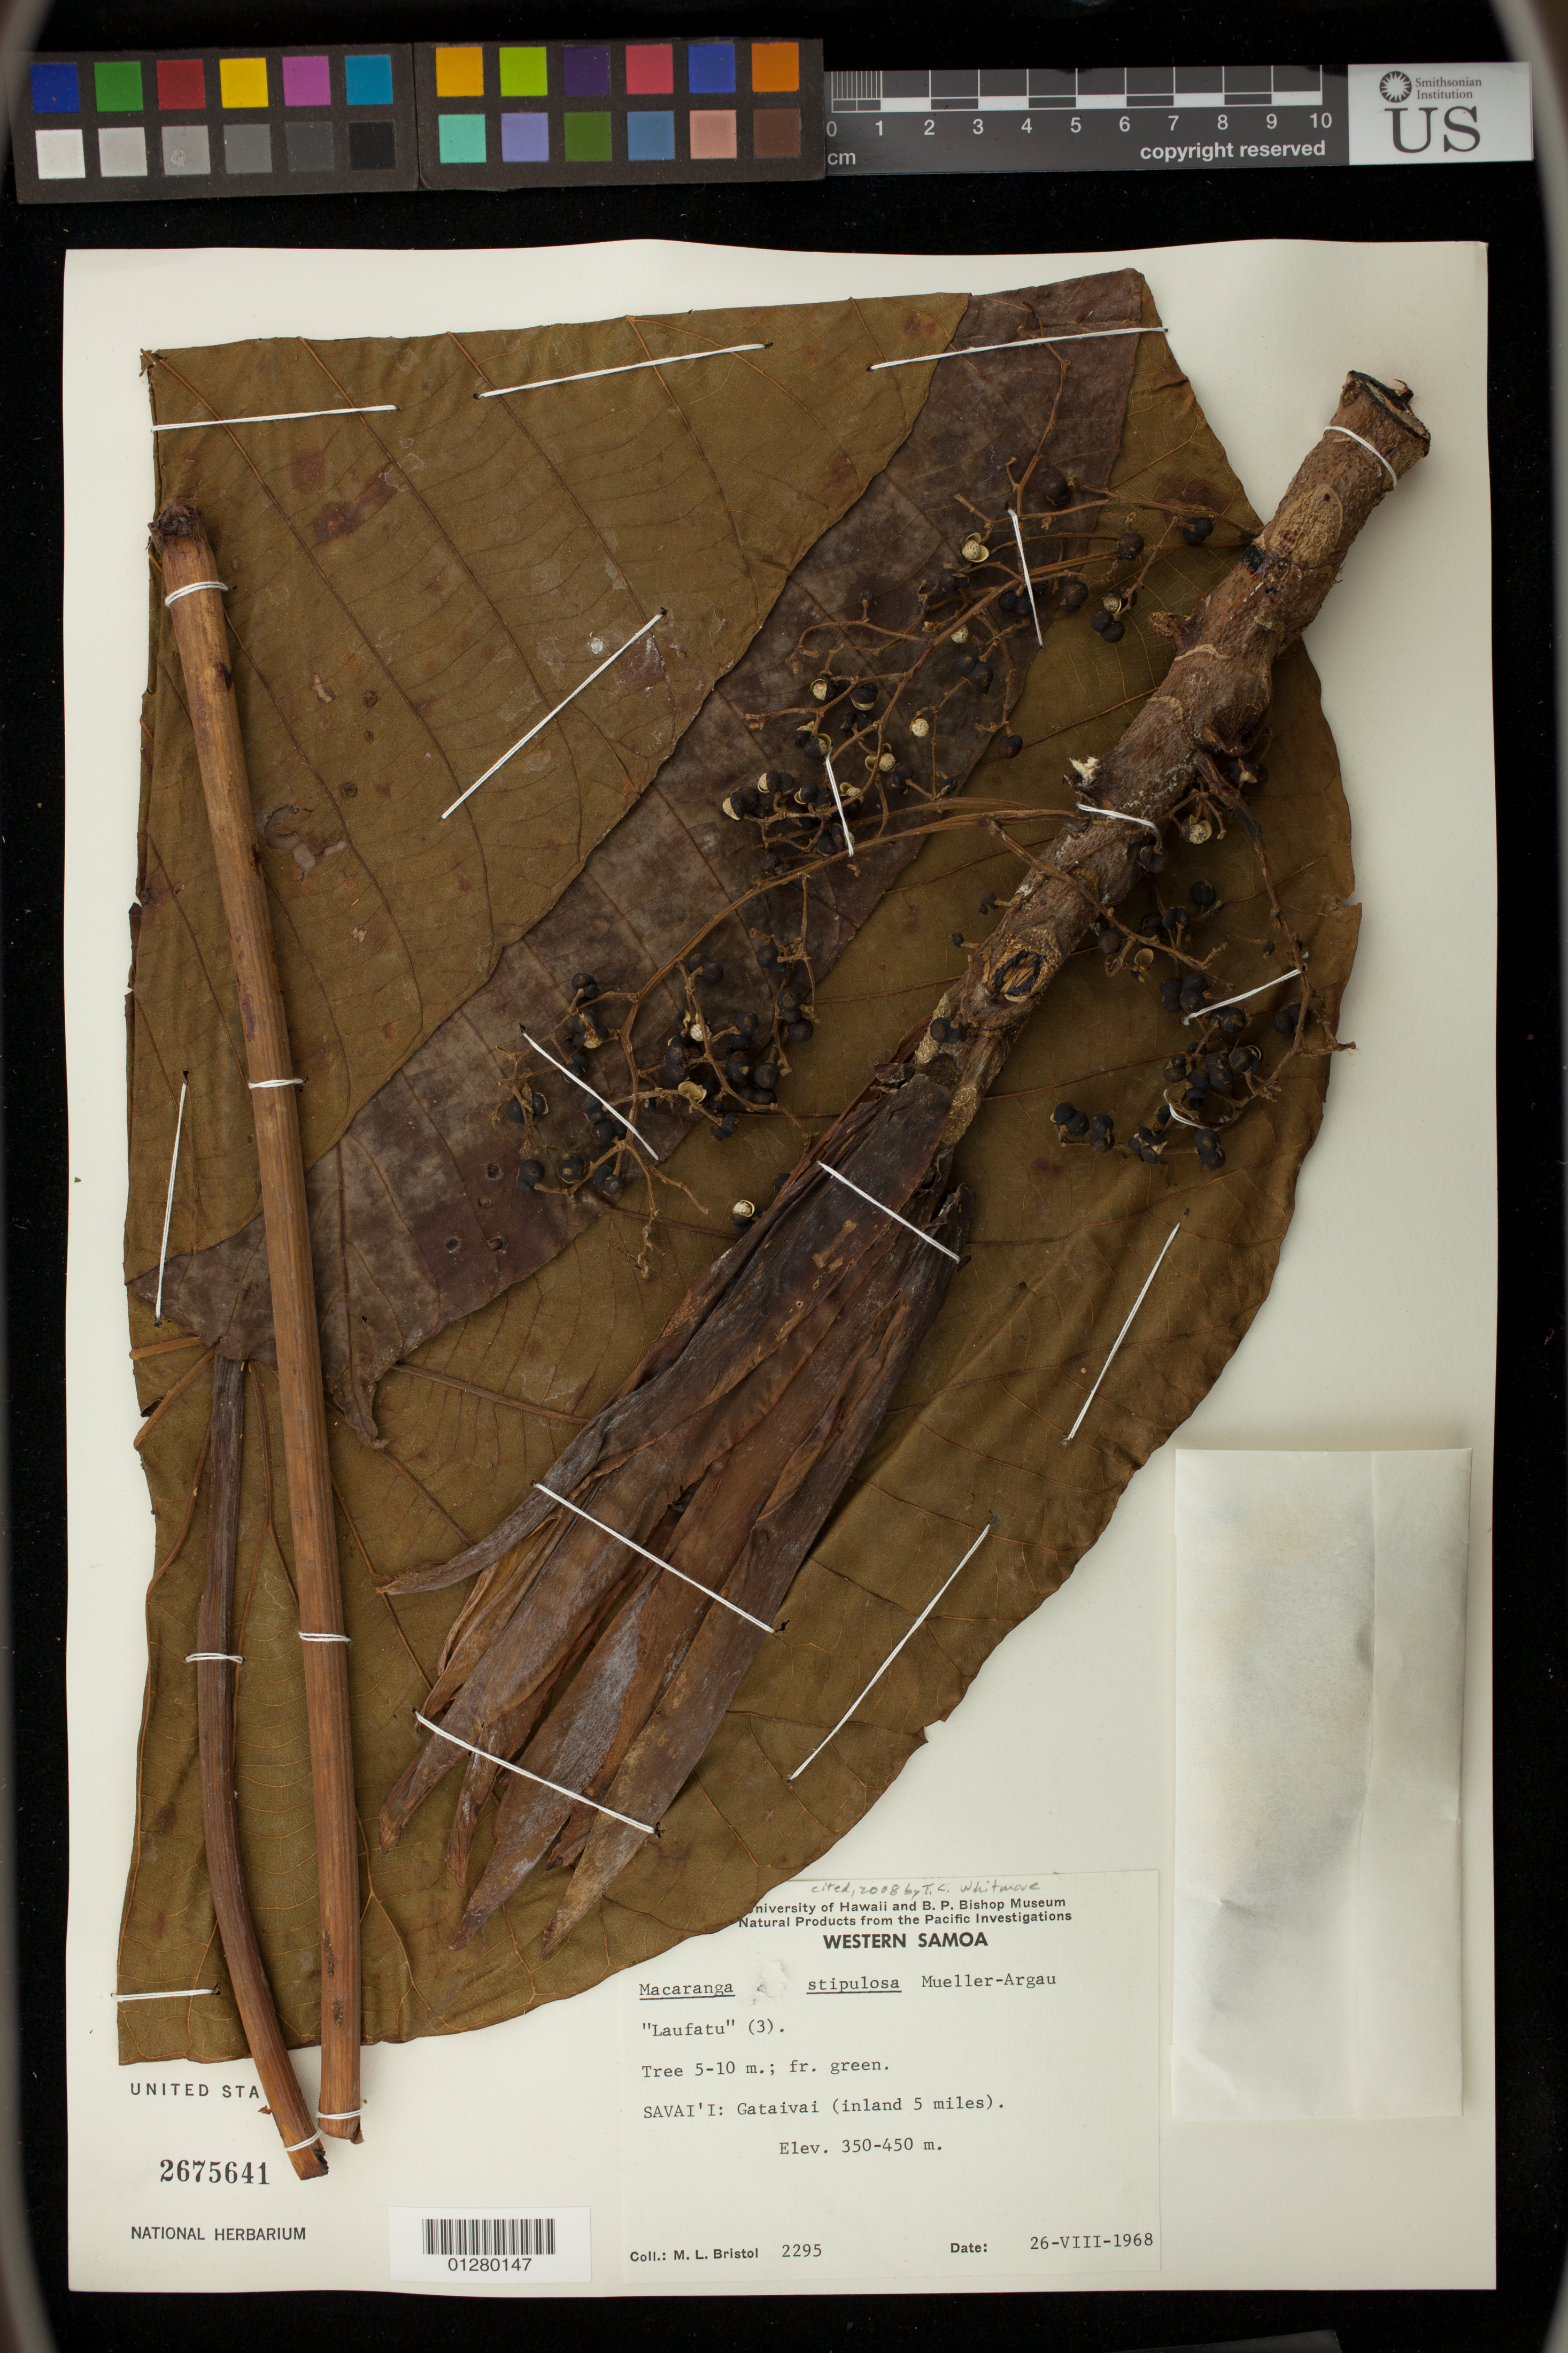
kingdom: Plantae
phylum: Tracheophyta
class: Magnoliopsida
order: Malpighiales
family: Euphorbiaceae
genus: Macaranga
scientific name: Macaranga stipulosa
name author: Müll. Arg. in DC.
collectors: M. L. Bristol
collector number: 2295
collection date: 1968-08-26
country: Samoa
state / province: Palauli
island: Savai'i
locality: Savai'i: Gataivai (inland 5 miles).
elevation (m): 350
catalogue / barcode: US 2675641